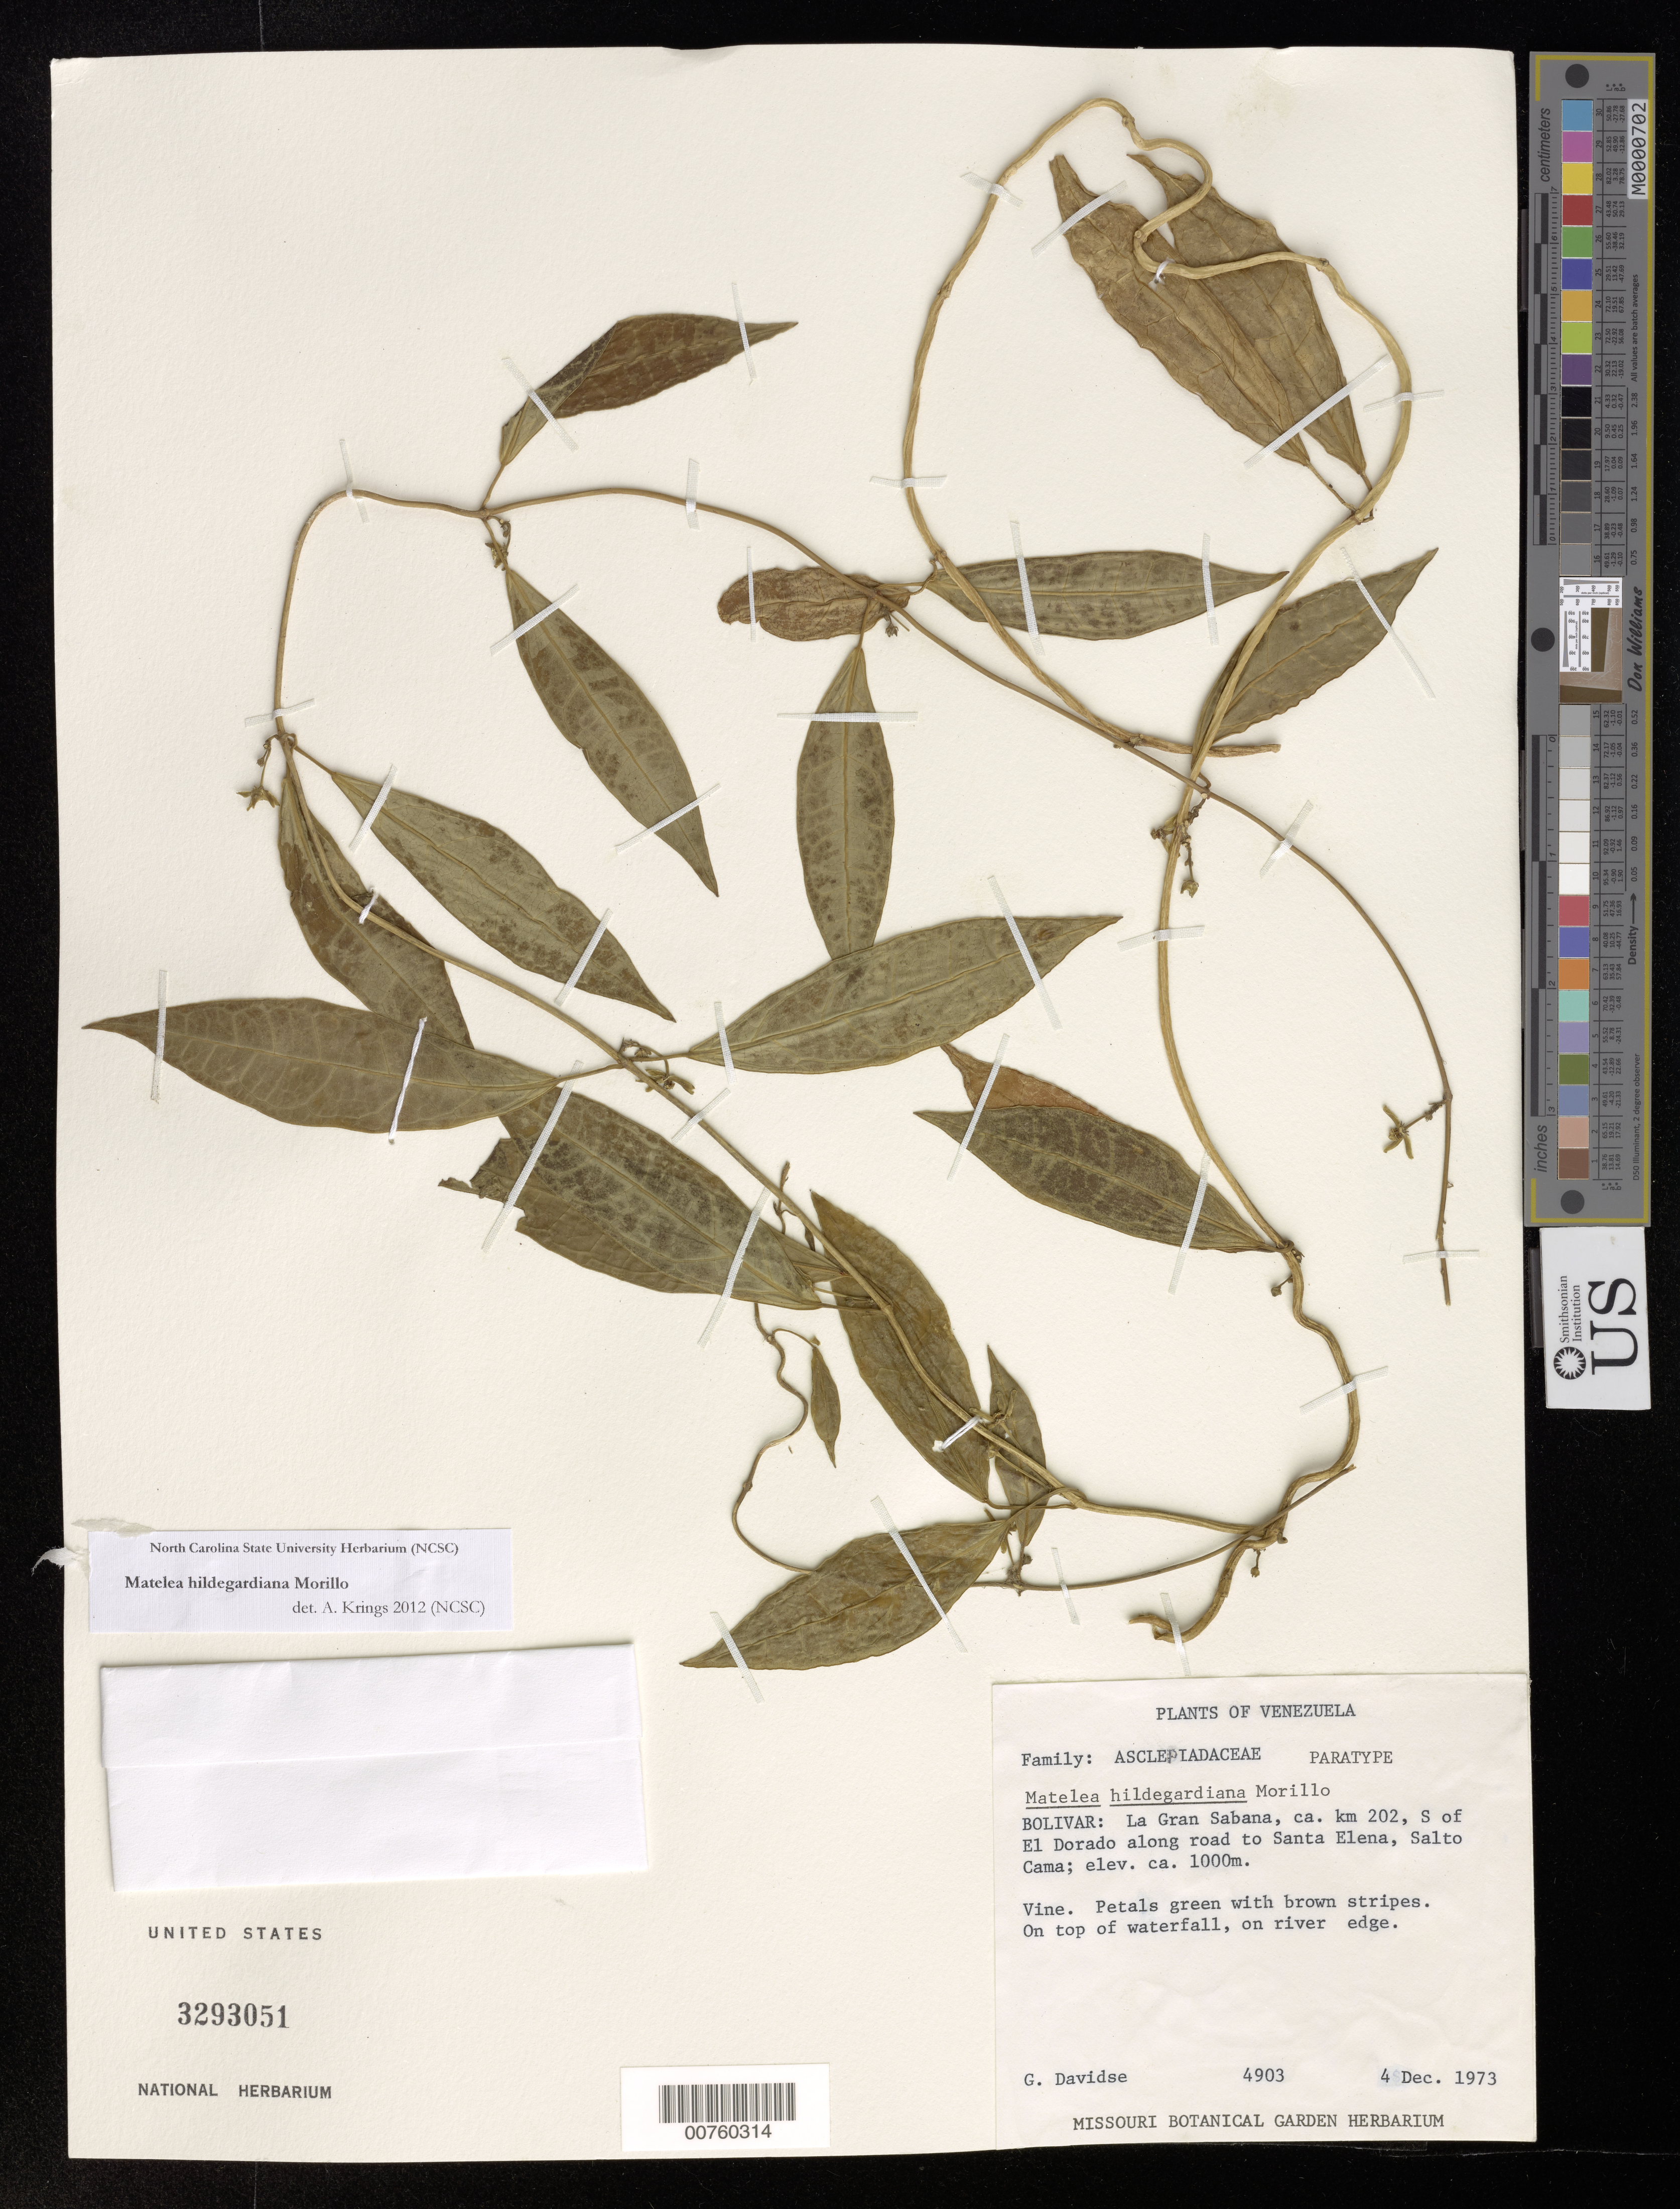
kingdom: Plantae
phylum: Tracheophyta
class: Magnoliopsida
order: Gentianales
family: Apocynaceae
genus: Matelea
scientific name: Matelea hildegardiana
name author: Morillo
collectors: G. Davidse, M. Ramia & R. Montes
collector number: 4903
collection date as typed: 4-Dec-73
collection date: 1973-12-04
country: Venezuela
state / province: Bolívar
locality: Gran Sabana, km 202, S of El Dorado along road to Santa Elena, Salto Cama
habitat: Top of waterfall, on river edge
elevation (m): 1000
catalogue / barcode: US 3293051